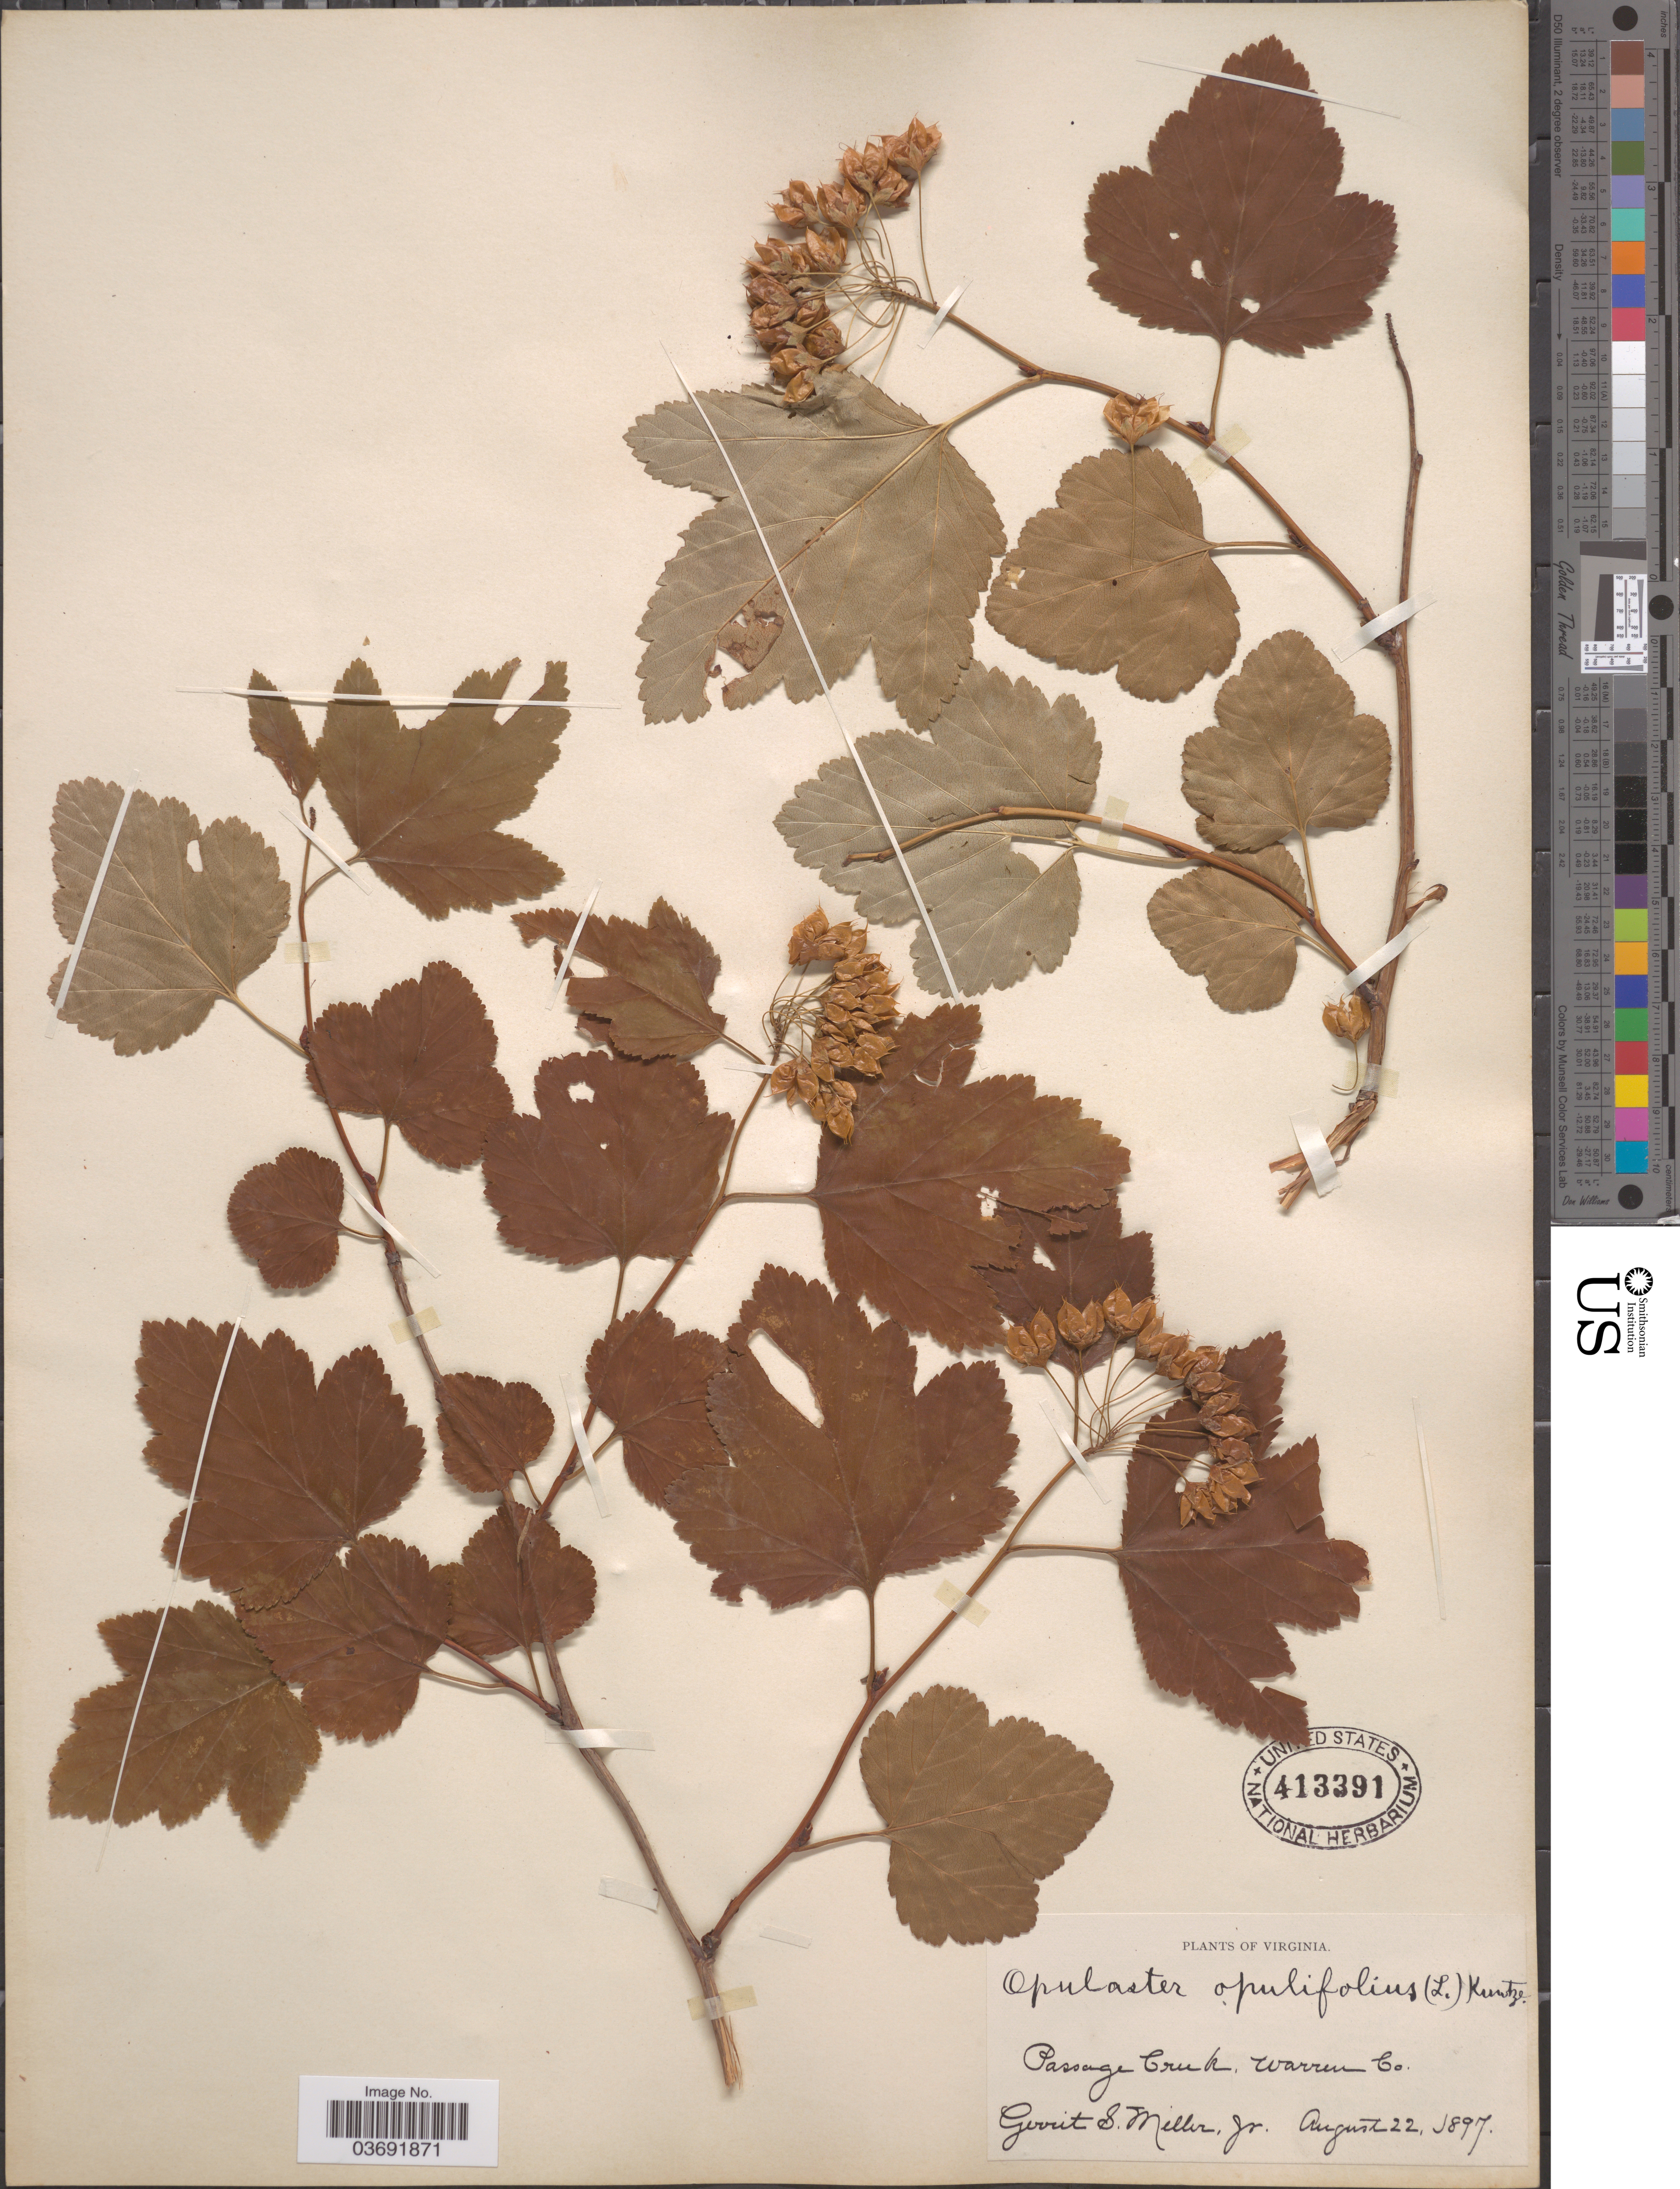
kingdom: Plantae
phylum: Tracheophyta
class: Magnoliopsida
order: Rosales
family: Rosaceae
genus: Physocarpus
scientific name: Physocarpus opulifolius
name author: (L.) Maxim.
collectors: G. S. Miller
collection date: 1897-08-22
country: United States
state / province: Virginia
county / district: Warren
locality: Passage Creek, Warren Co.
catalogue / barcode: US 413391